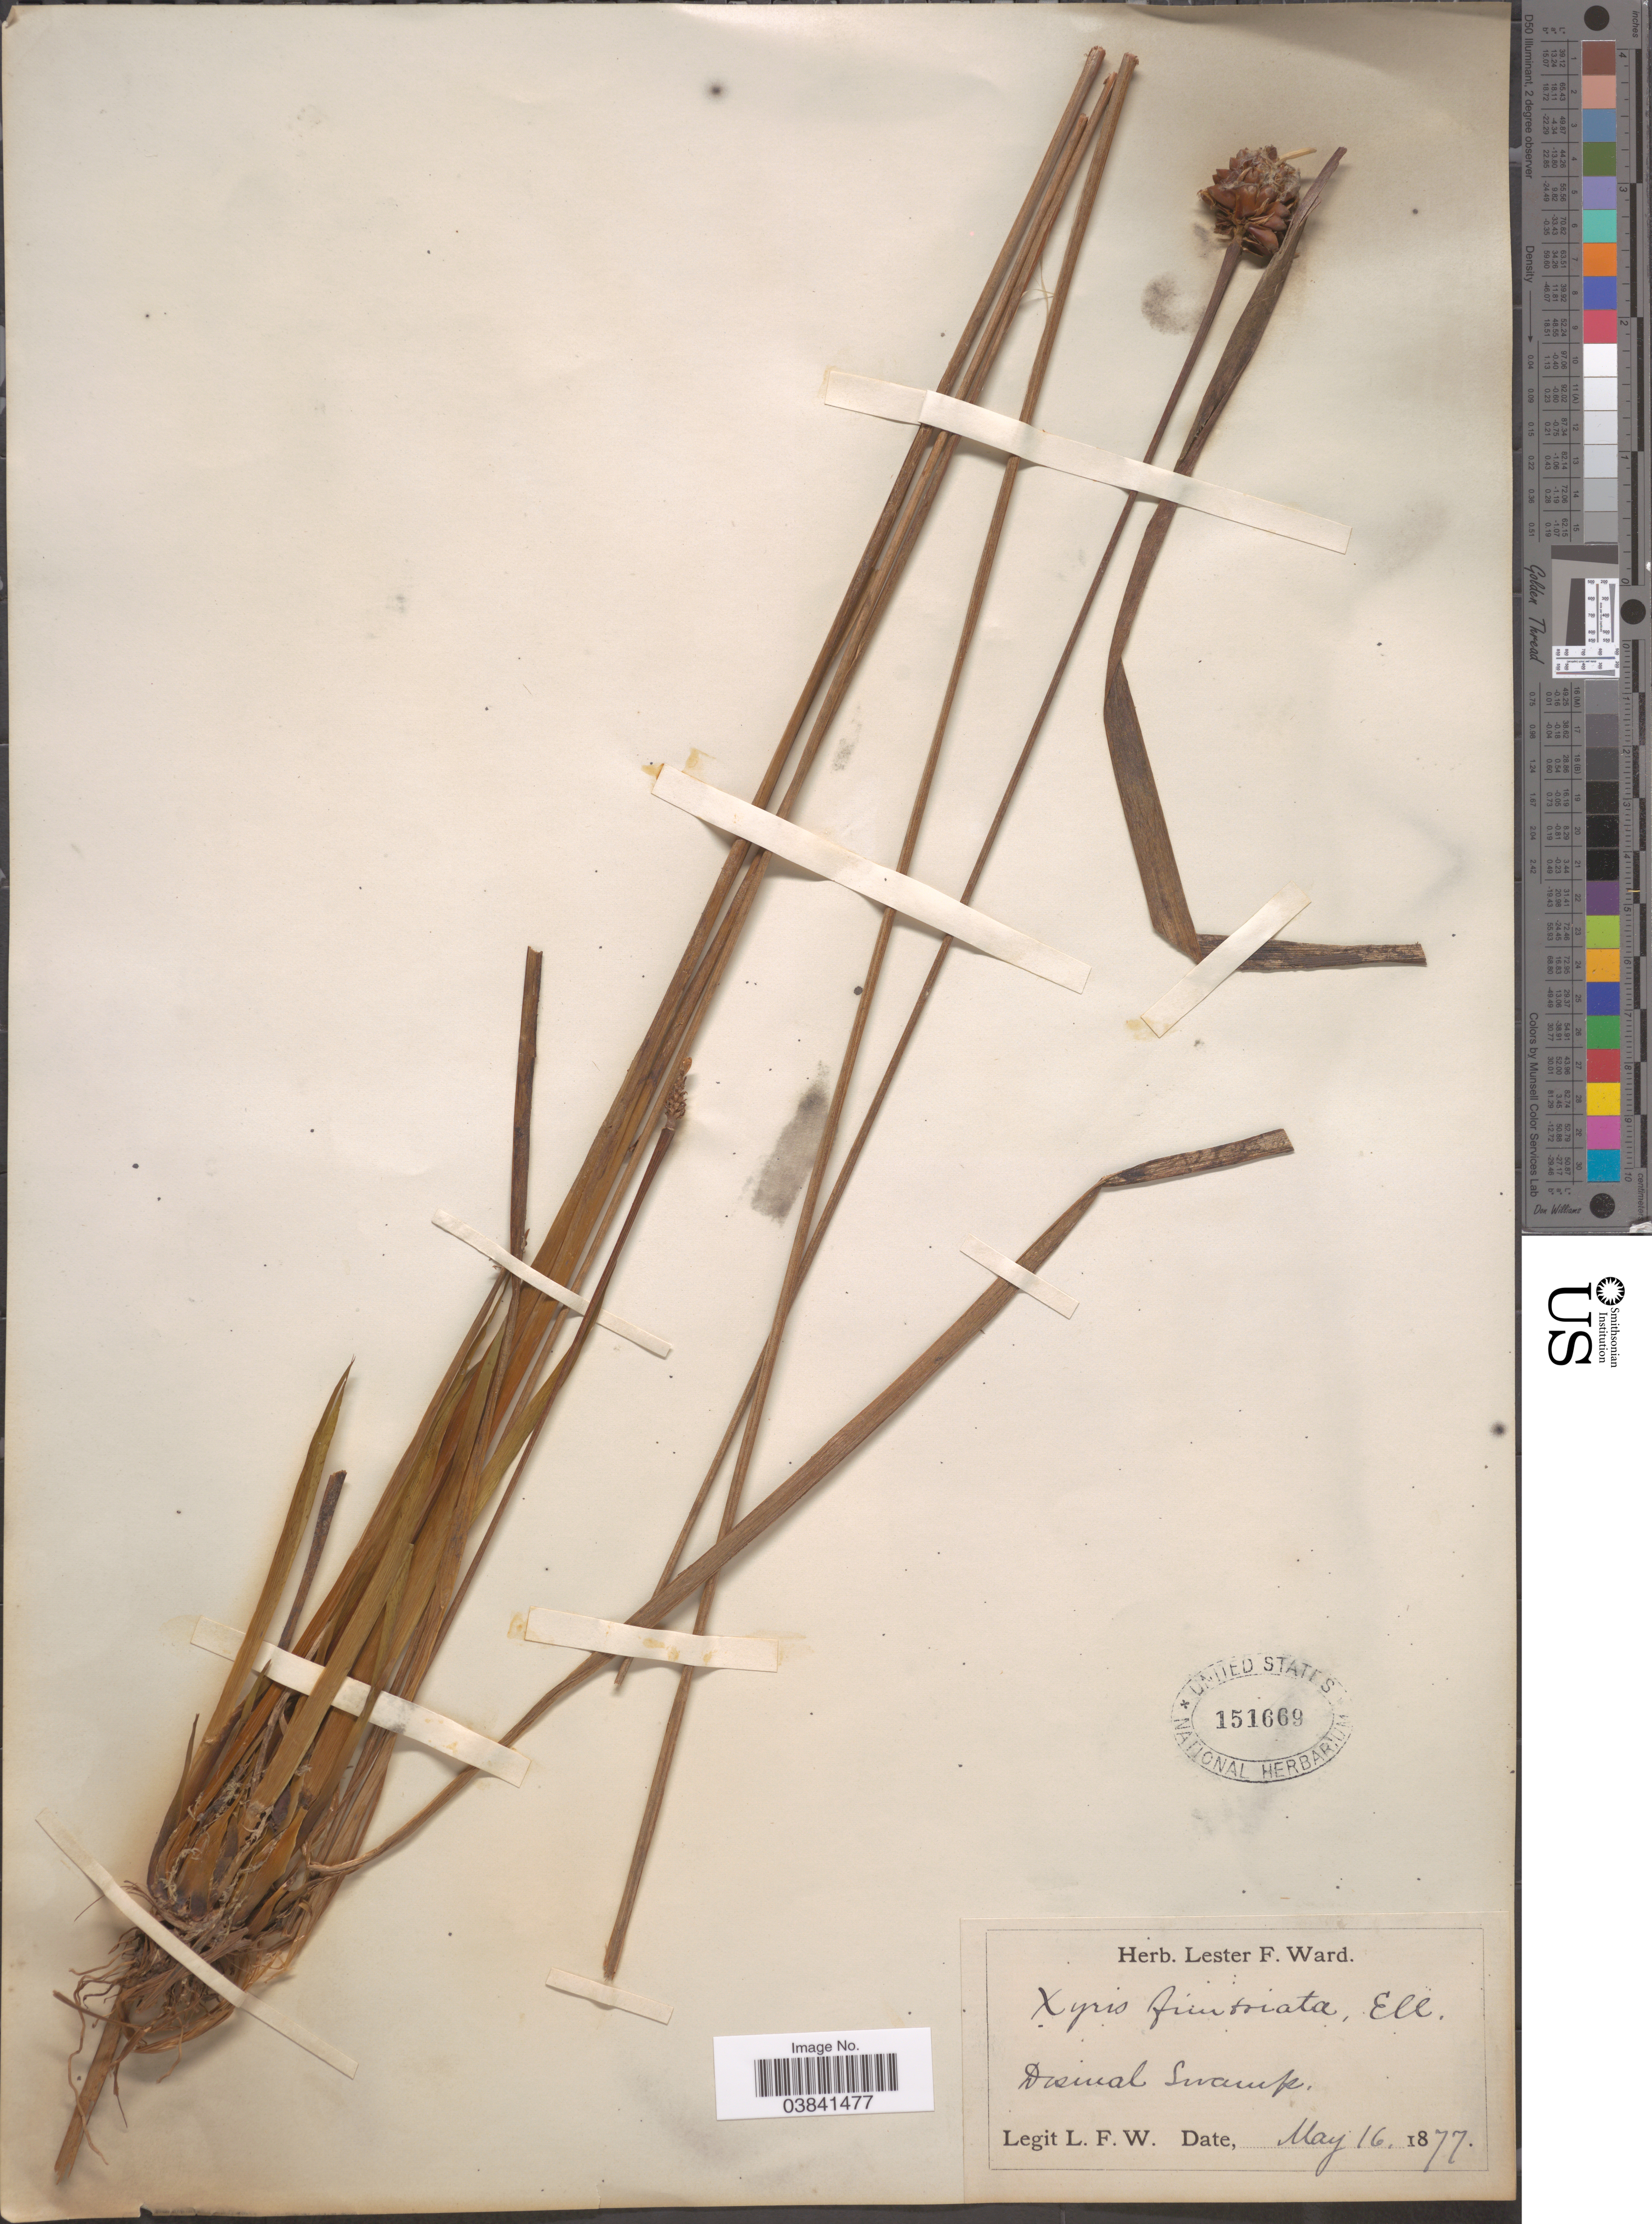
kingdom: Plantae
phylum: Tracheophyta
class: Liliopsida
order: Poales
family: Xyridaceae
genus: Xyris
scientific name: Xyris fimbriata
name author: Elliott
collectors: L. F. Ward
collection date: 1877-05-16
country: United States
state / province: Virginia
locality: Dismal swamp.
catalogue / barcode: US 151669